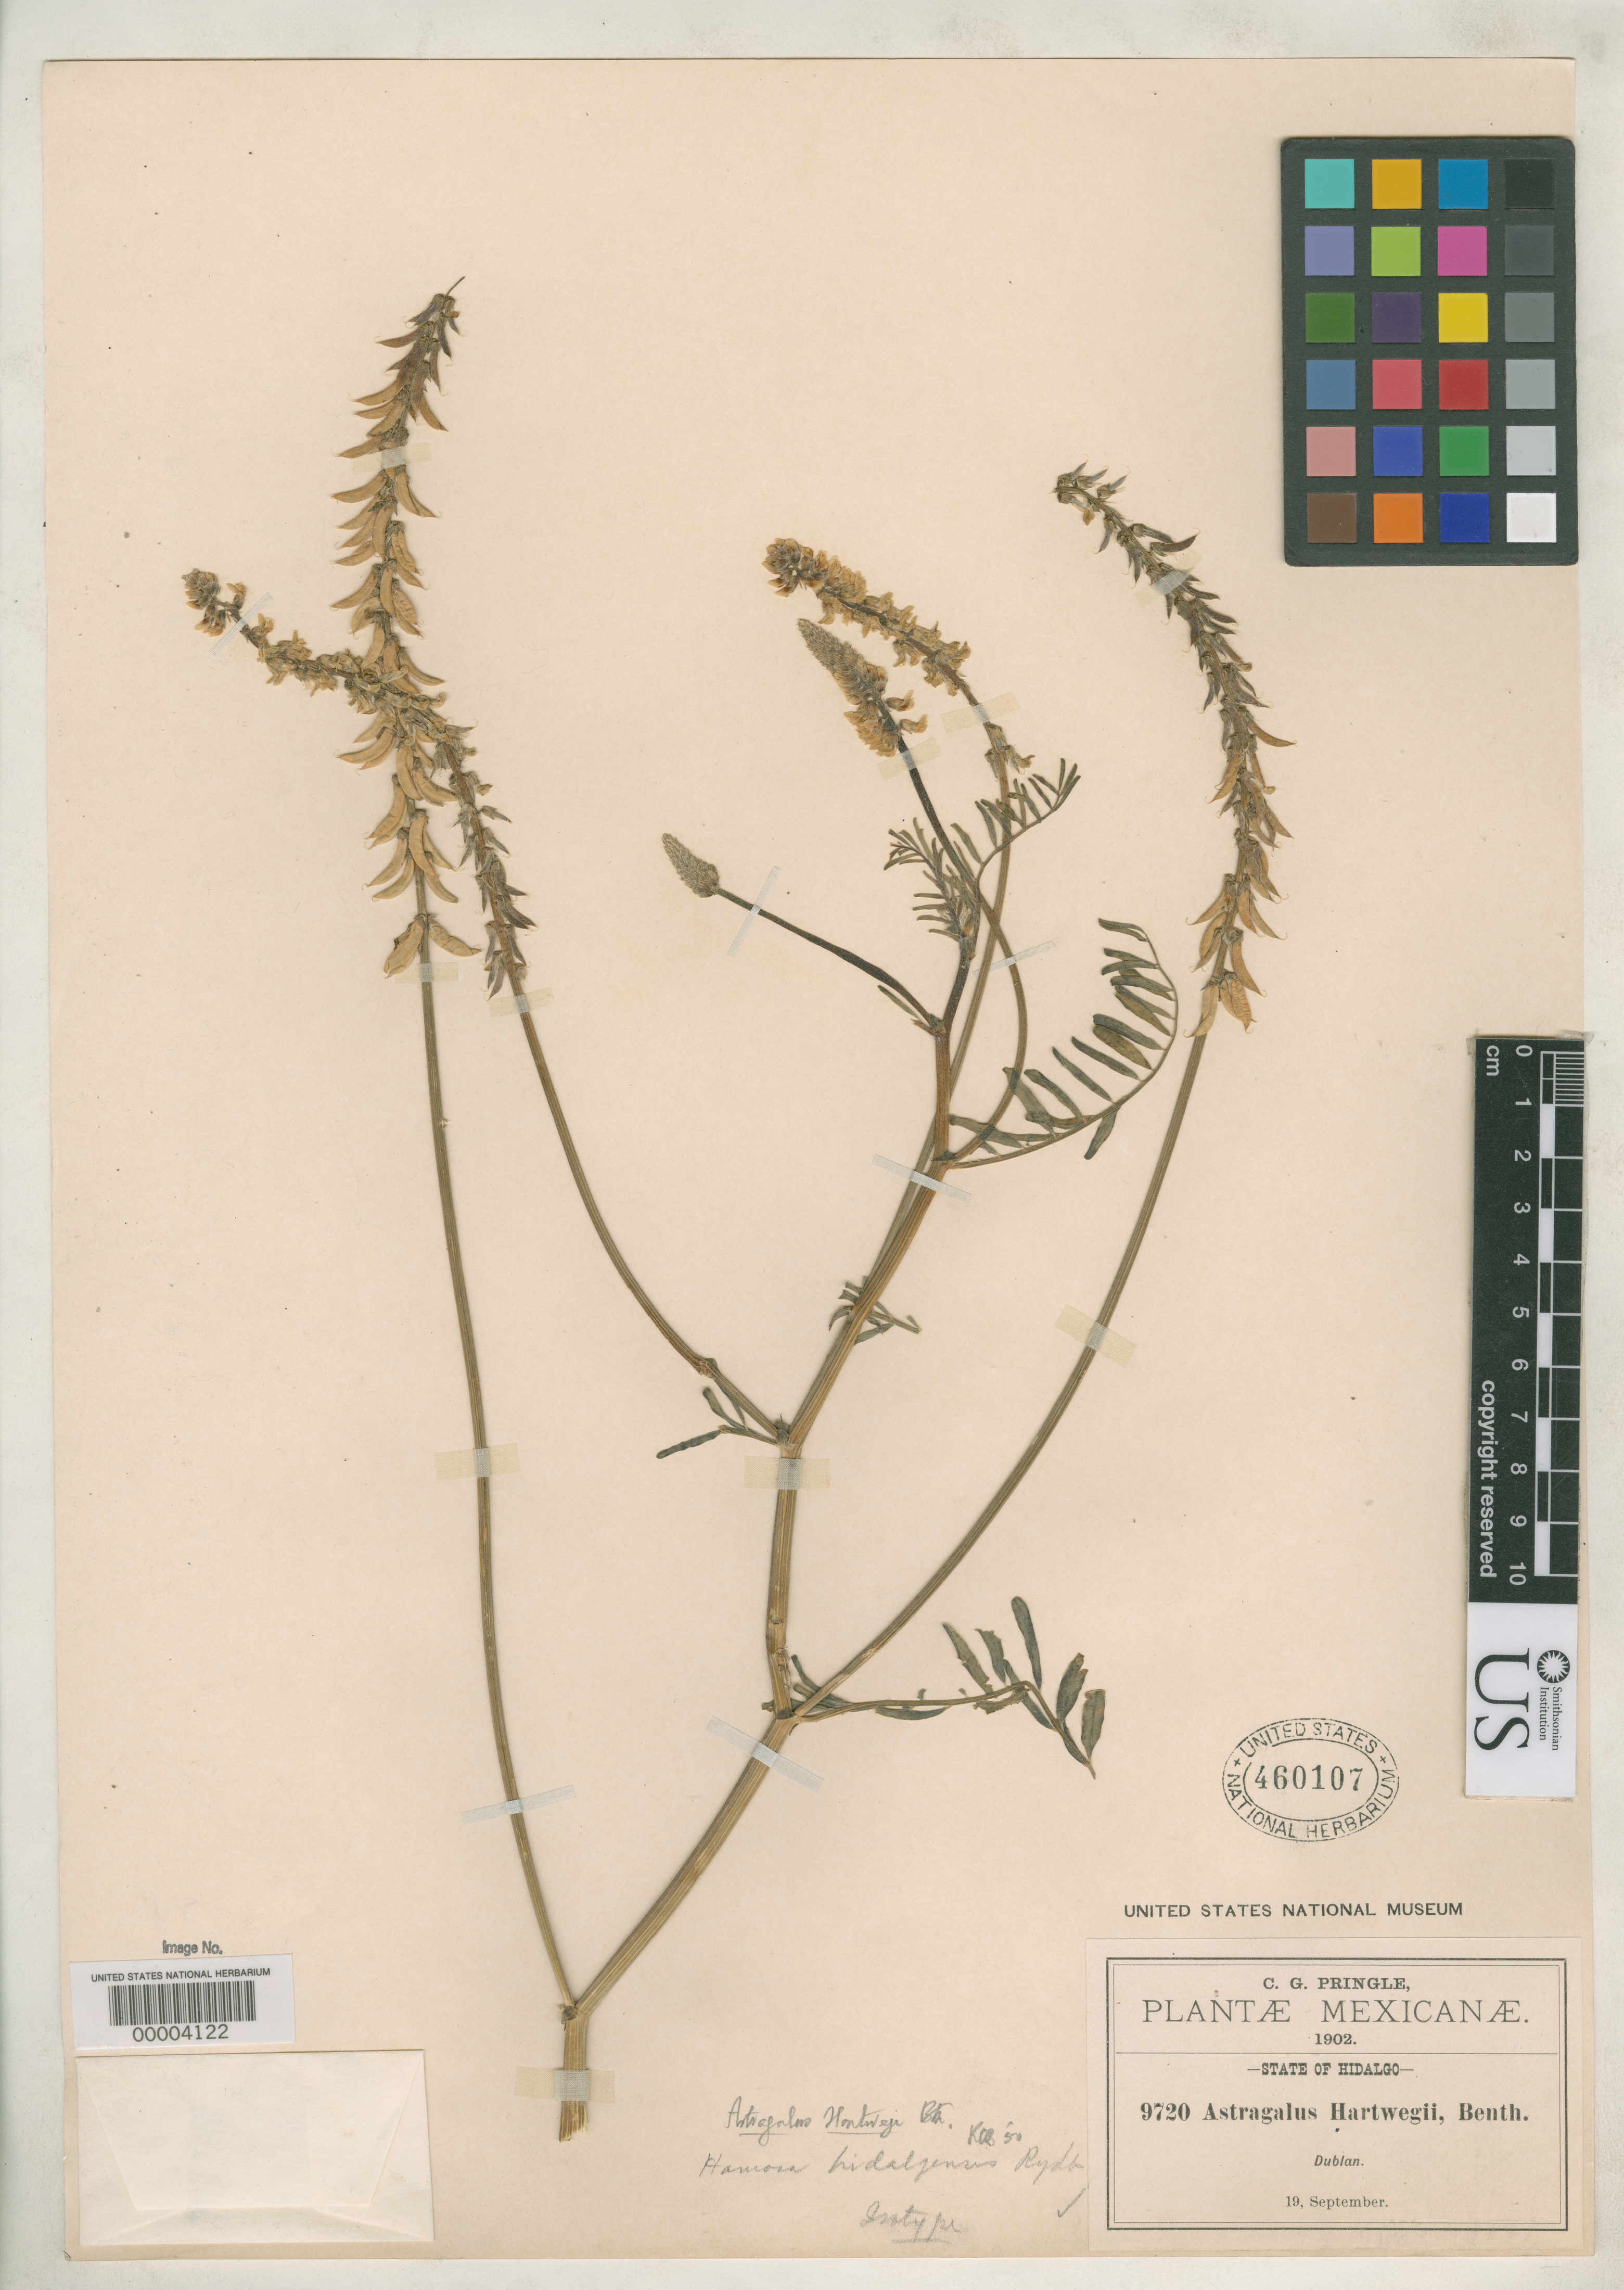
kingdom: Plantae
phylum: Tracheophyta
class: Magnoliopsida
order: Fabales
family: Fabaceae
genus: Hamosa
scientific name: Hamosa hidalgensis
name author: Rydb.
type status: Isotype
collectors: C. G. Pringle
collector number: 9720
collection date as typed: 19 Sep 1902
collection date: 1902-09-19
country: Mexico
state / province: Hidalgo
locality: Dublan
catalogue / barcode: US 460107